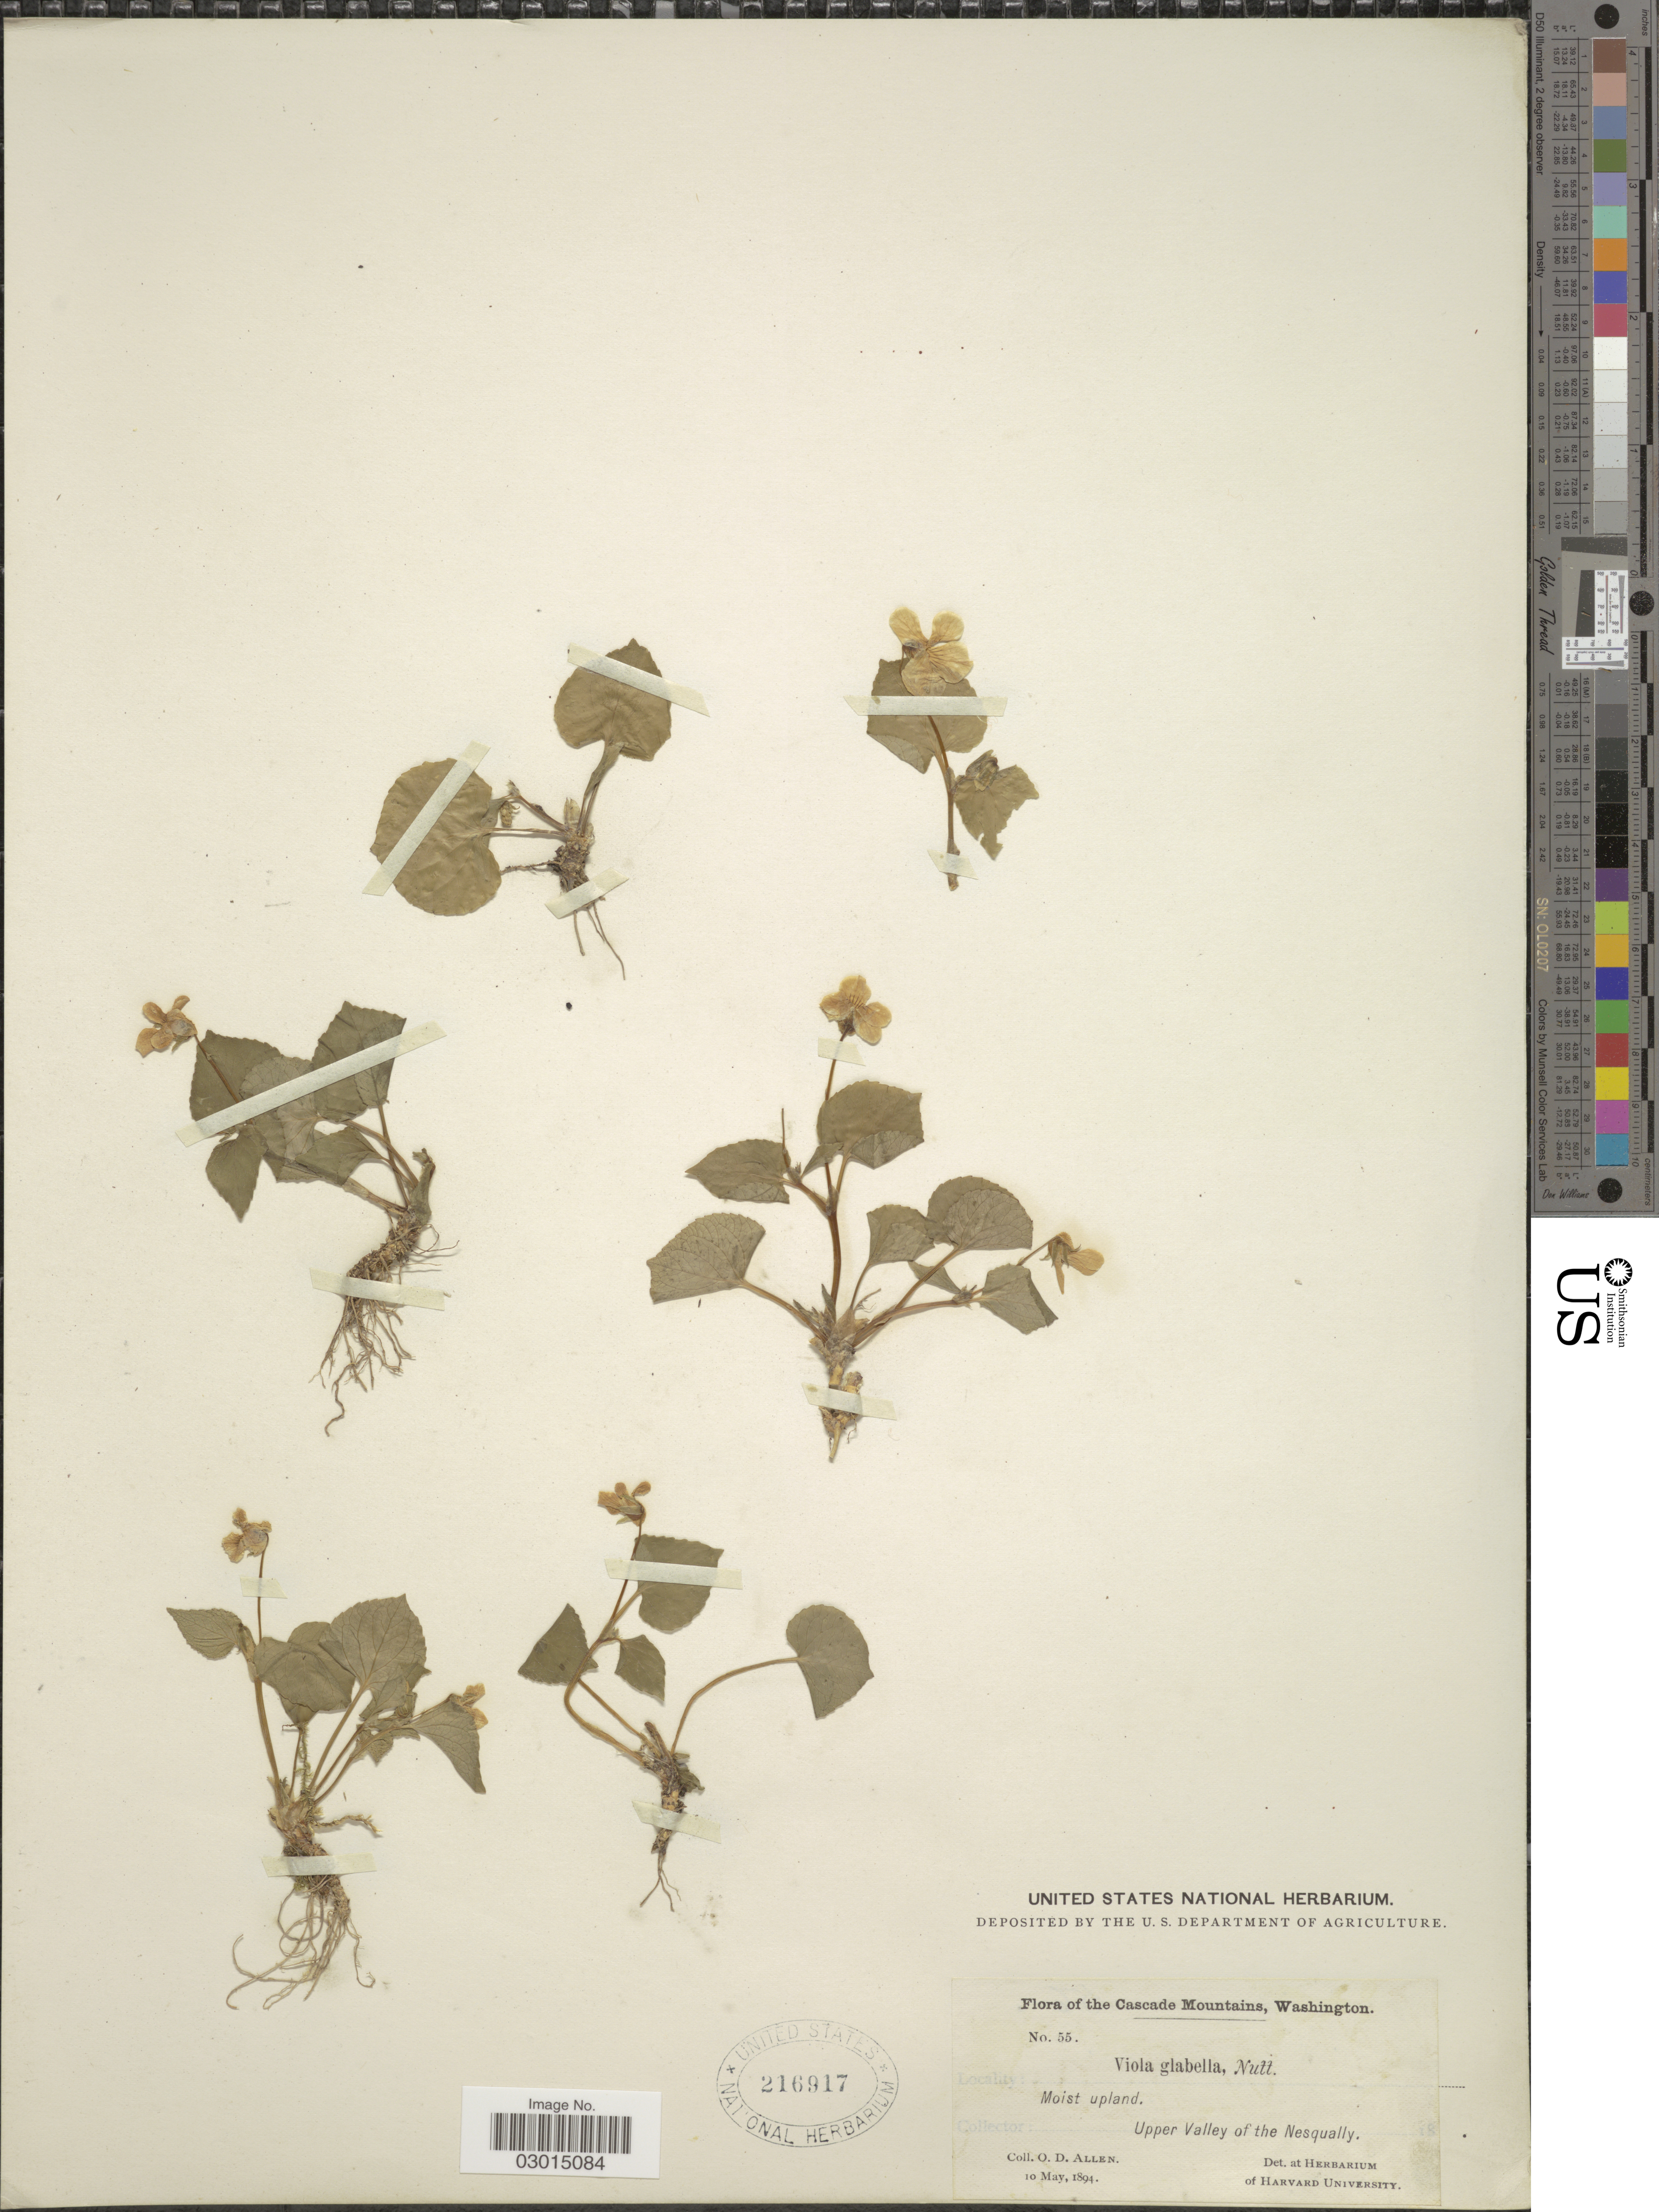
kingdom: Plantae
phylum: Tracheophyta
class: Magnoliopsida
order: Malpighiales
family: Violaceae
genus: Viola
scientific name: Viola glabella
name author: Nutt.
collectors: O. D. Allen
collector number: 55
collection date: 1894-05-10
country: United States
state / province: Washington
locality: Cascade Mountains. Moist upland. Upper Valley of the Nesqually.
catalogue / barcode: US 216917